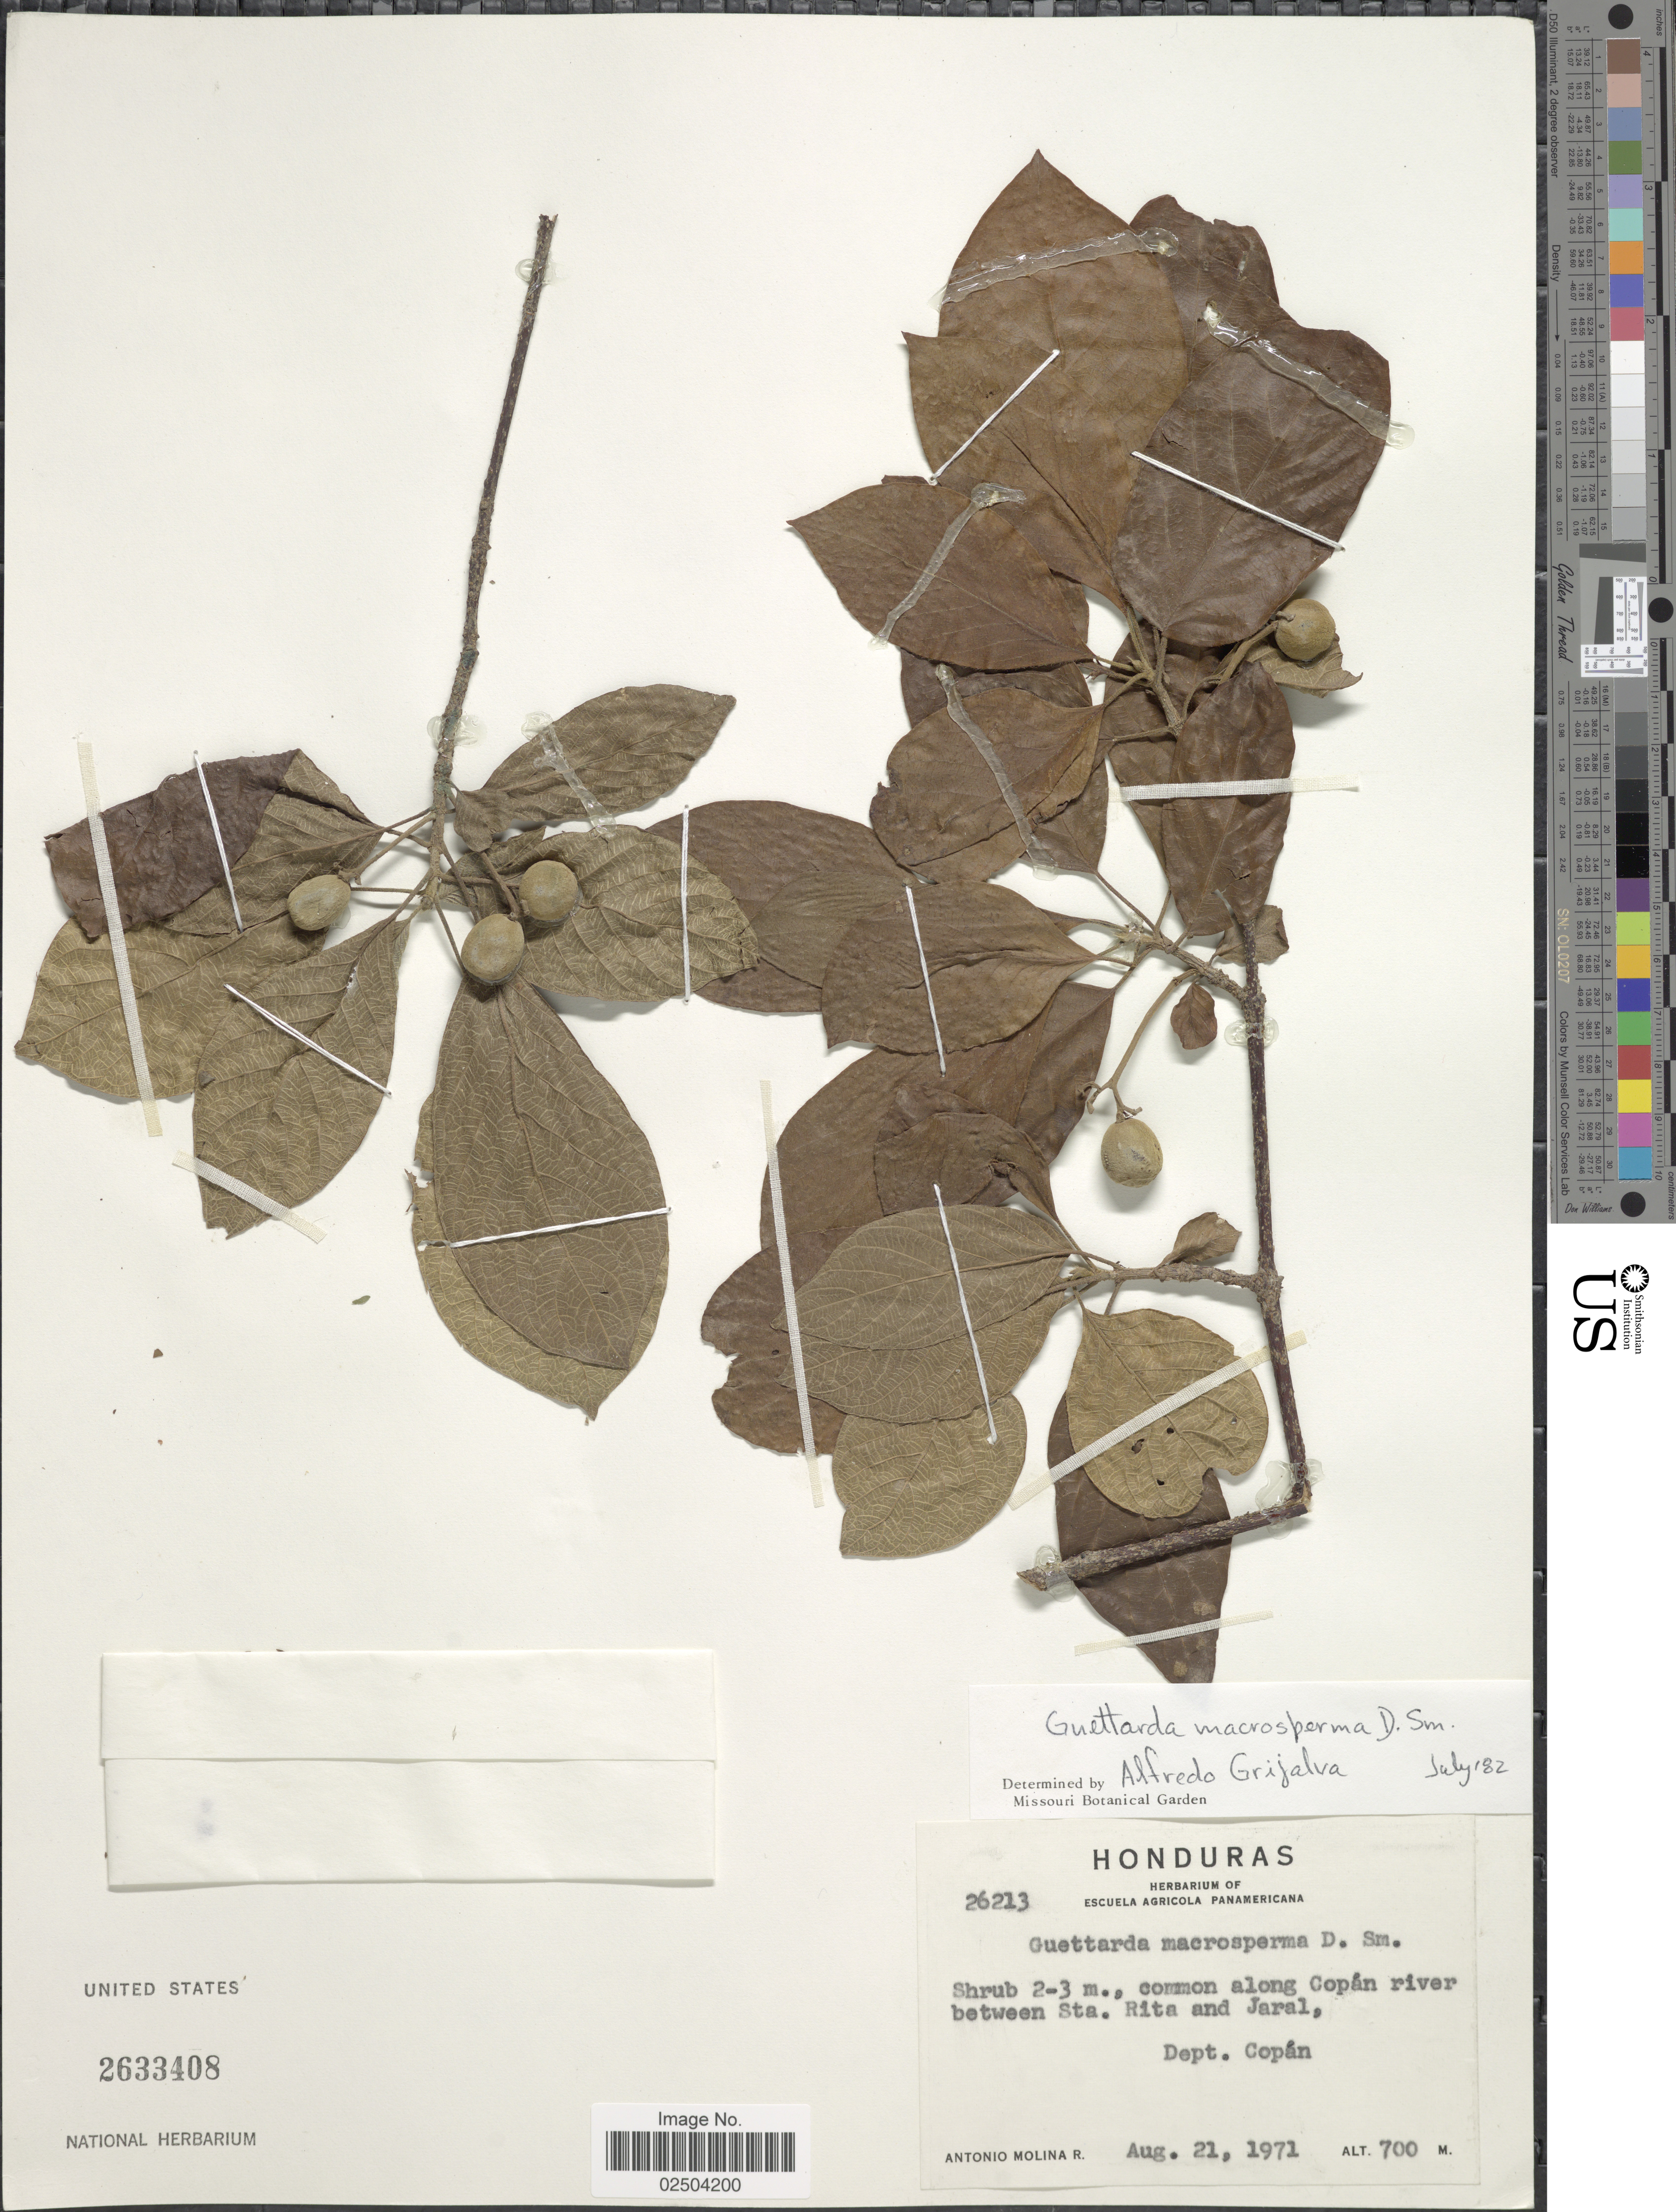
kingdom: Plantae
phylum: Tracheophyta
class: Magnoliopsida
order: Gentianales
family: Rubiaceae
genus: Guettarda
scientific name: Guettarda macrosperma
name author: Donn. Sm.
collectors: A. Molina R.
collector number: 26213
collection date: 1971-08-21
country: Honduras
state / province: Copán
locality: Common along Copan river between Sta. Rita and Jaral, Dept. Copan.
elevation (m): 700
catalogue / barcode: US 2633408